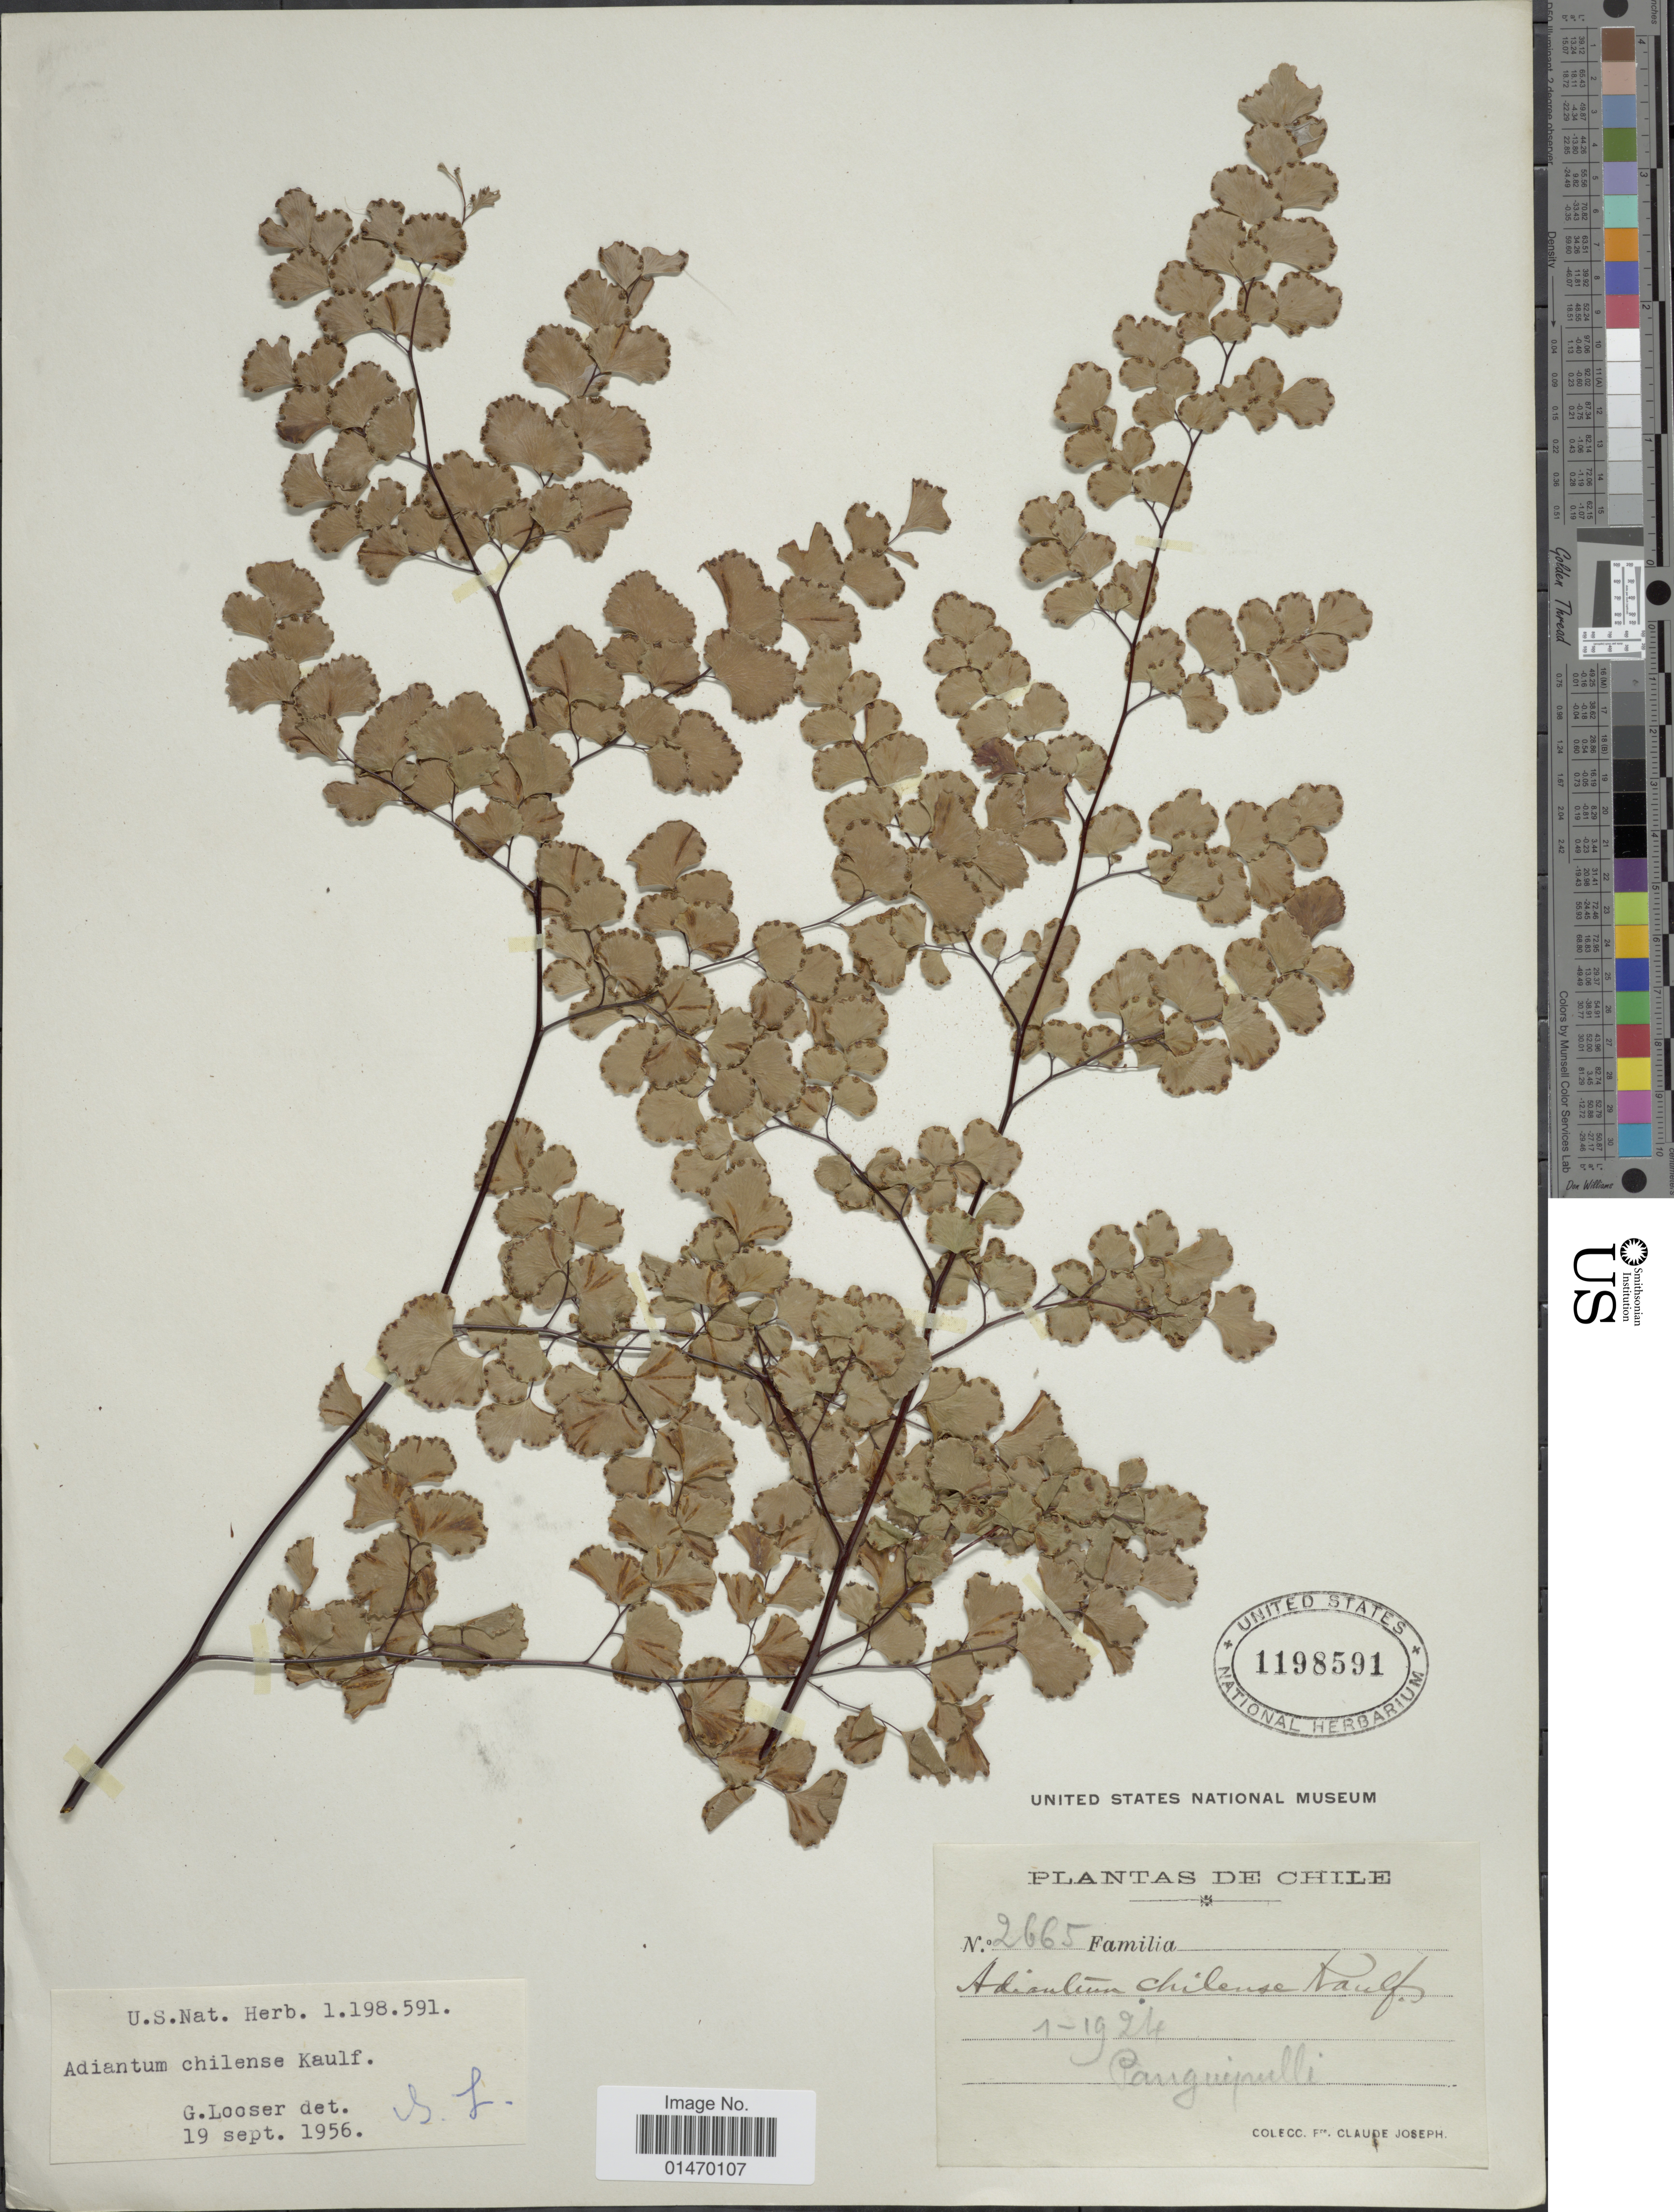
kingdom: Plantae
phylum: Tracheophyta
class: Polypodiopsida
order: Polypodiales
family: Pteridaceae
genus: Adiantum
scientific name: Adiantum chilense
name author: Kaulf.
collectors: Bro. Claude-Joseph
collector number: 2665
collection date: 1924-01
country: Chile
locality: Panguipulli.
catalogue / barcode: US 1198591